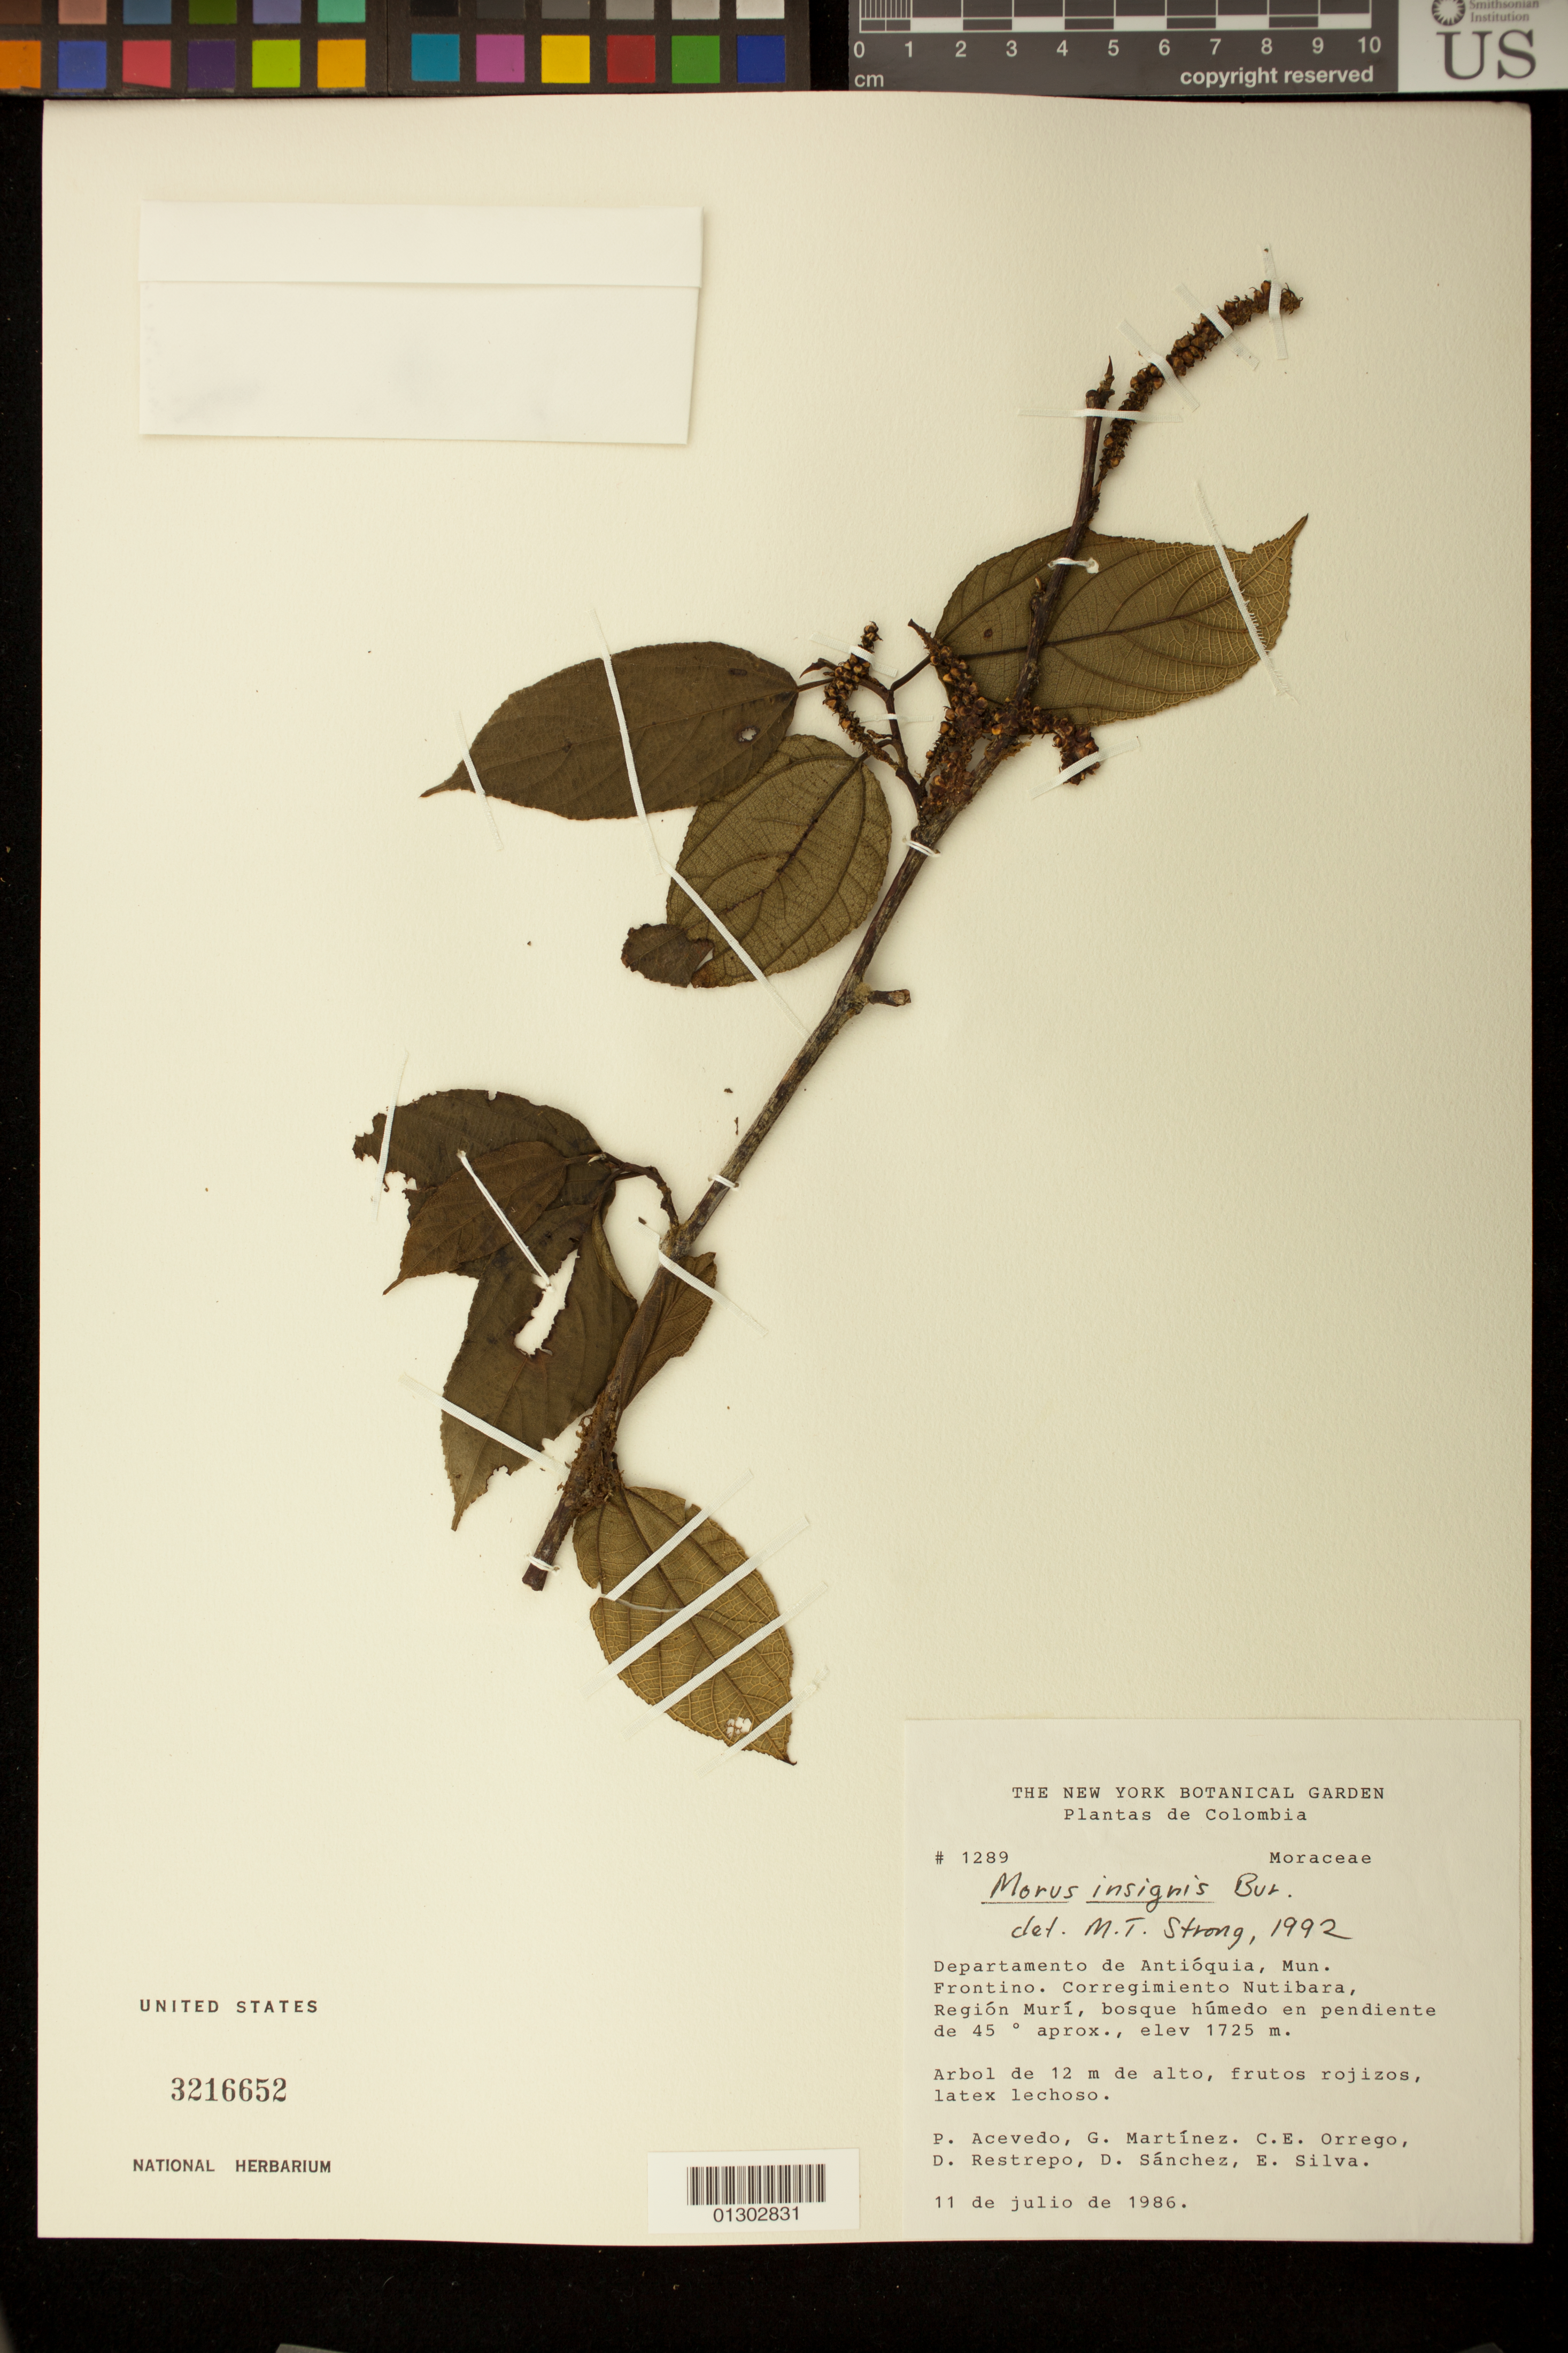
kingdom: Plantae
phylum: Tracheophyta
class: Magnoliopsida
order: Rosales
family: Moraceae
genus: Paratrophis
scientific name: Paratrophis insignis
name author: (Bureau) E. M. Gardner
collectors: P. Acevedo-Rodr., D. Sanchez, D. Restrepo, G. Martinez, E. Silva & C. Orrego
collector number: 1289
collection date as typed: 13 Jul 1986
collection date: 1986-07-13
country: Colombia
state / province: Antioquia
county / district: Frontino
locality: Depart. Antioquia; Municipio Frontino; corregimiento Nutibara, camino hacia La Blanquita Region Murri (Cuevas).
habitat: Bosque humedo, pendiente mayor de 45°.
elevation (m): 1725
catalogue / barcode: US 3216652